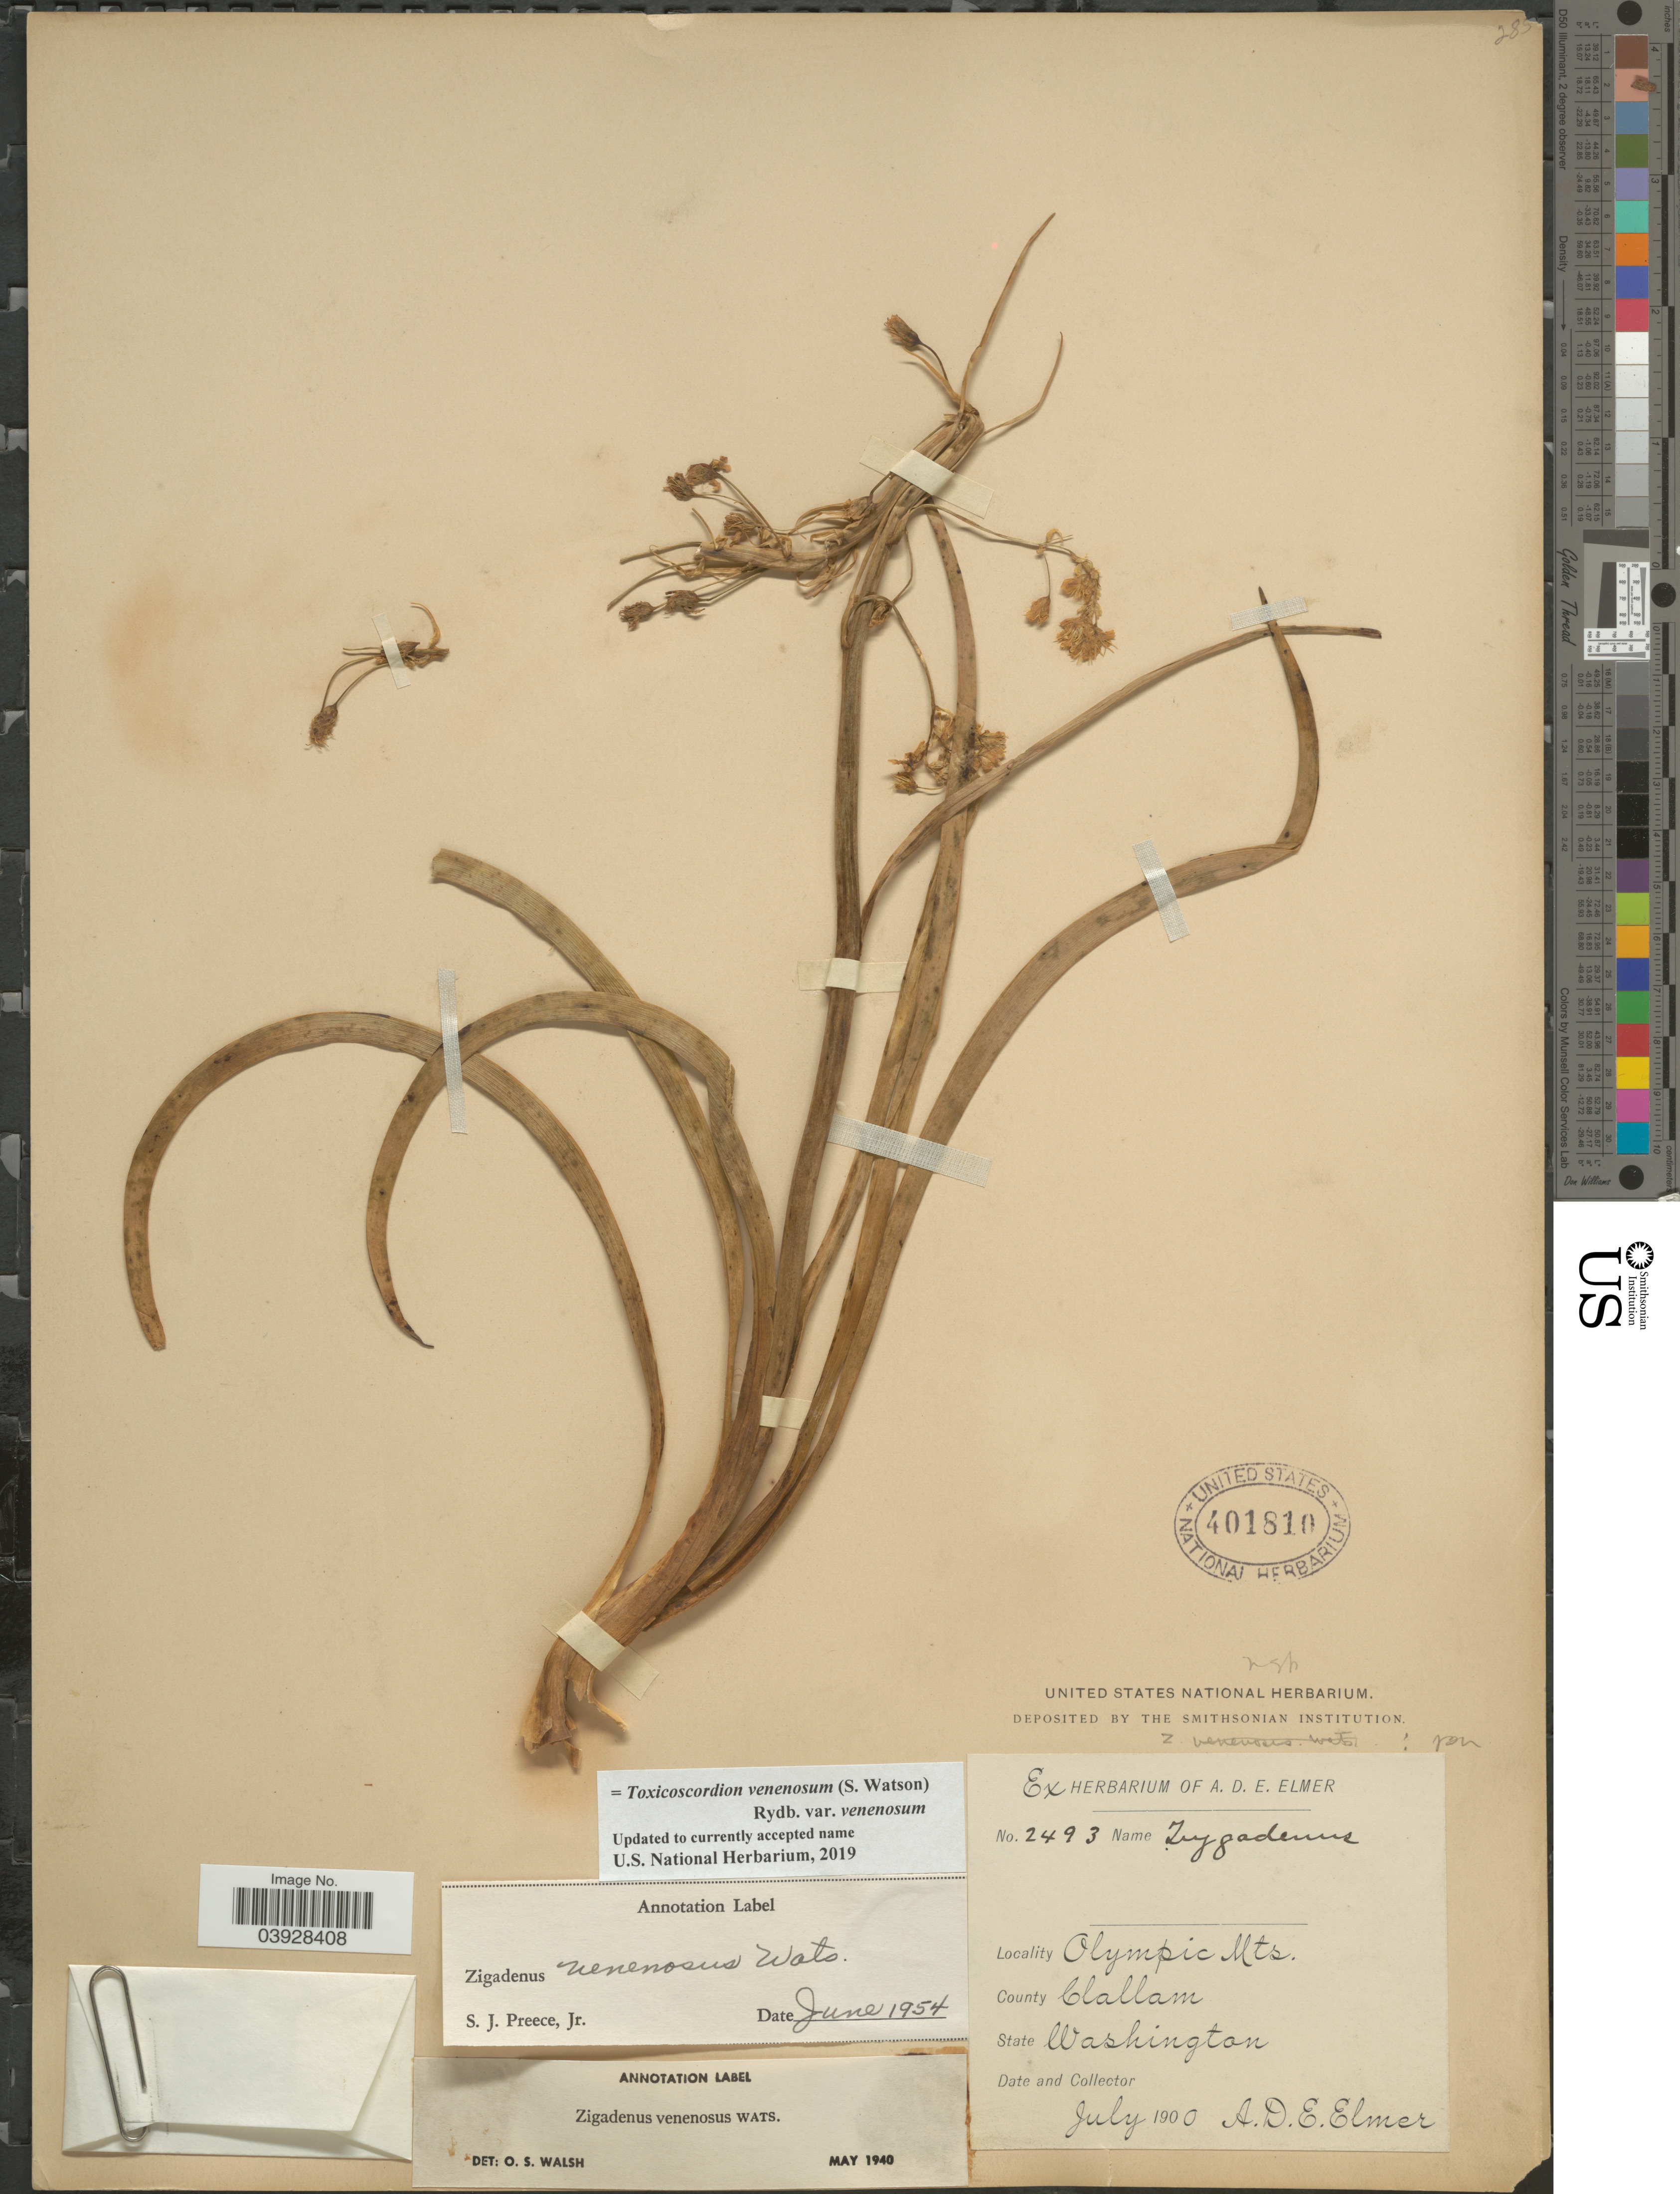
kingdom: Plantae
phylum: Tracheophyta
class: Liliopsida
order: Liliales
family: Melanthiaceae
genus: Toxicoscordion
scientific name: Toxicoscordion venenosum var. gramineum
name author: (Rydb.) Brasher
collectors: A. D. E. Elmer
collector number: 2493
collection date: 1900-07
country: United States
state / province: Washington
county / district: Clallam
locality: Olympic Mts. County Clallam.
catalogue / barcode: US 401810